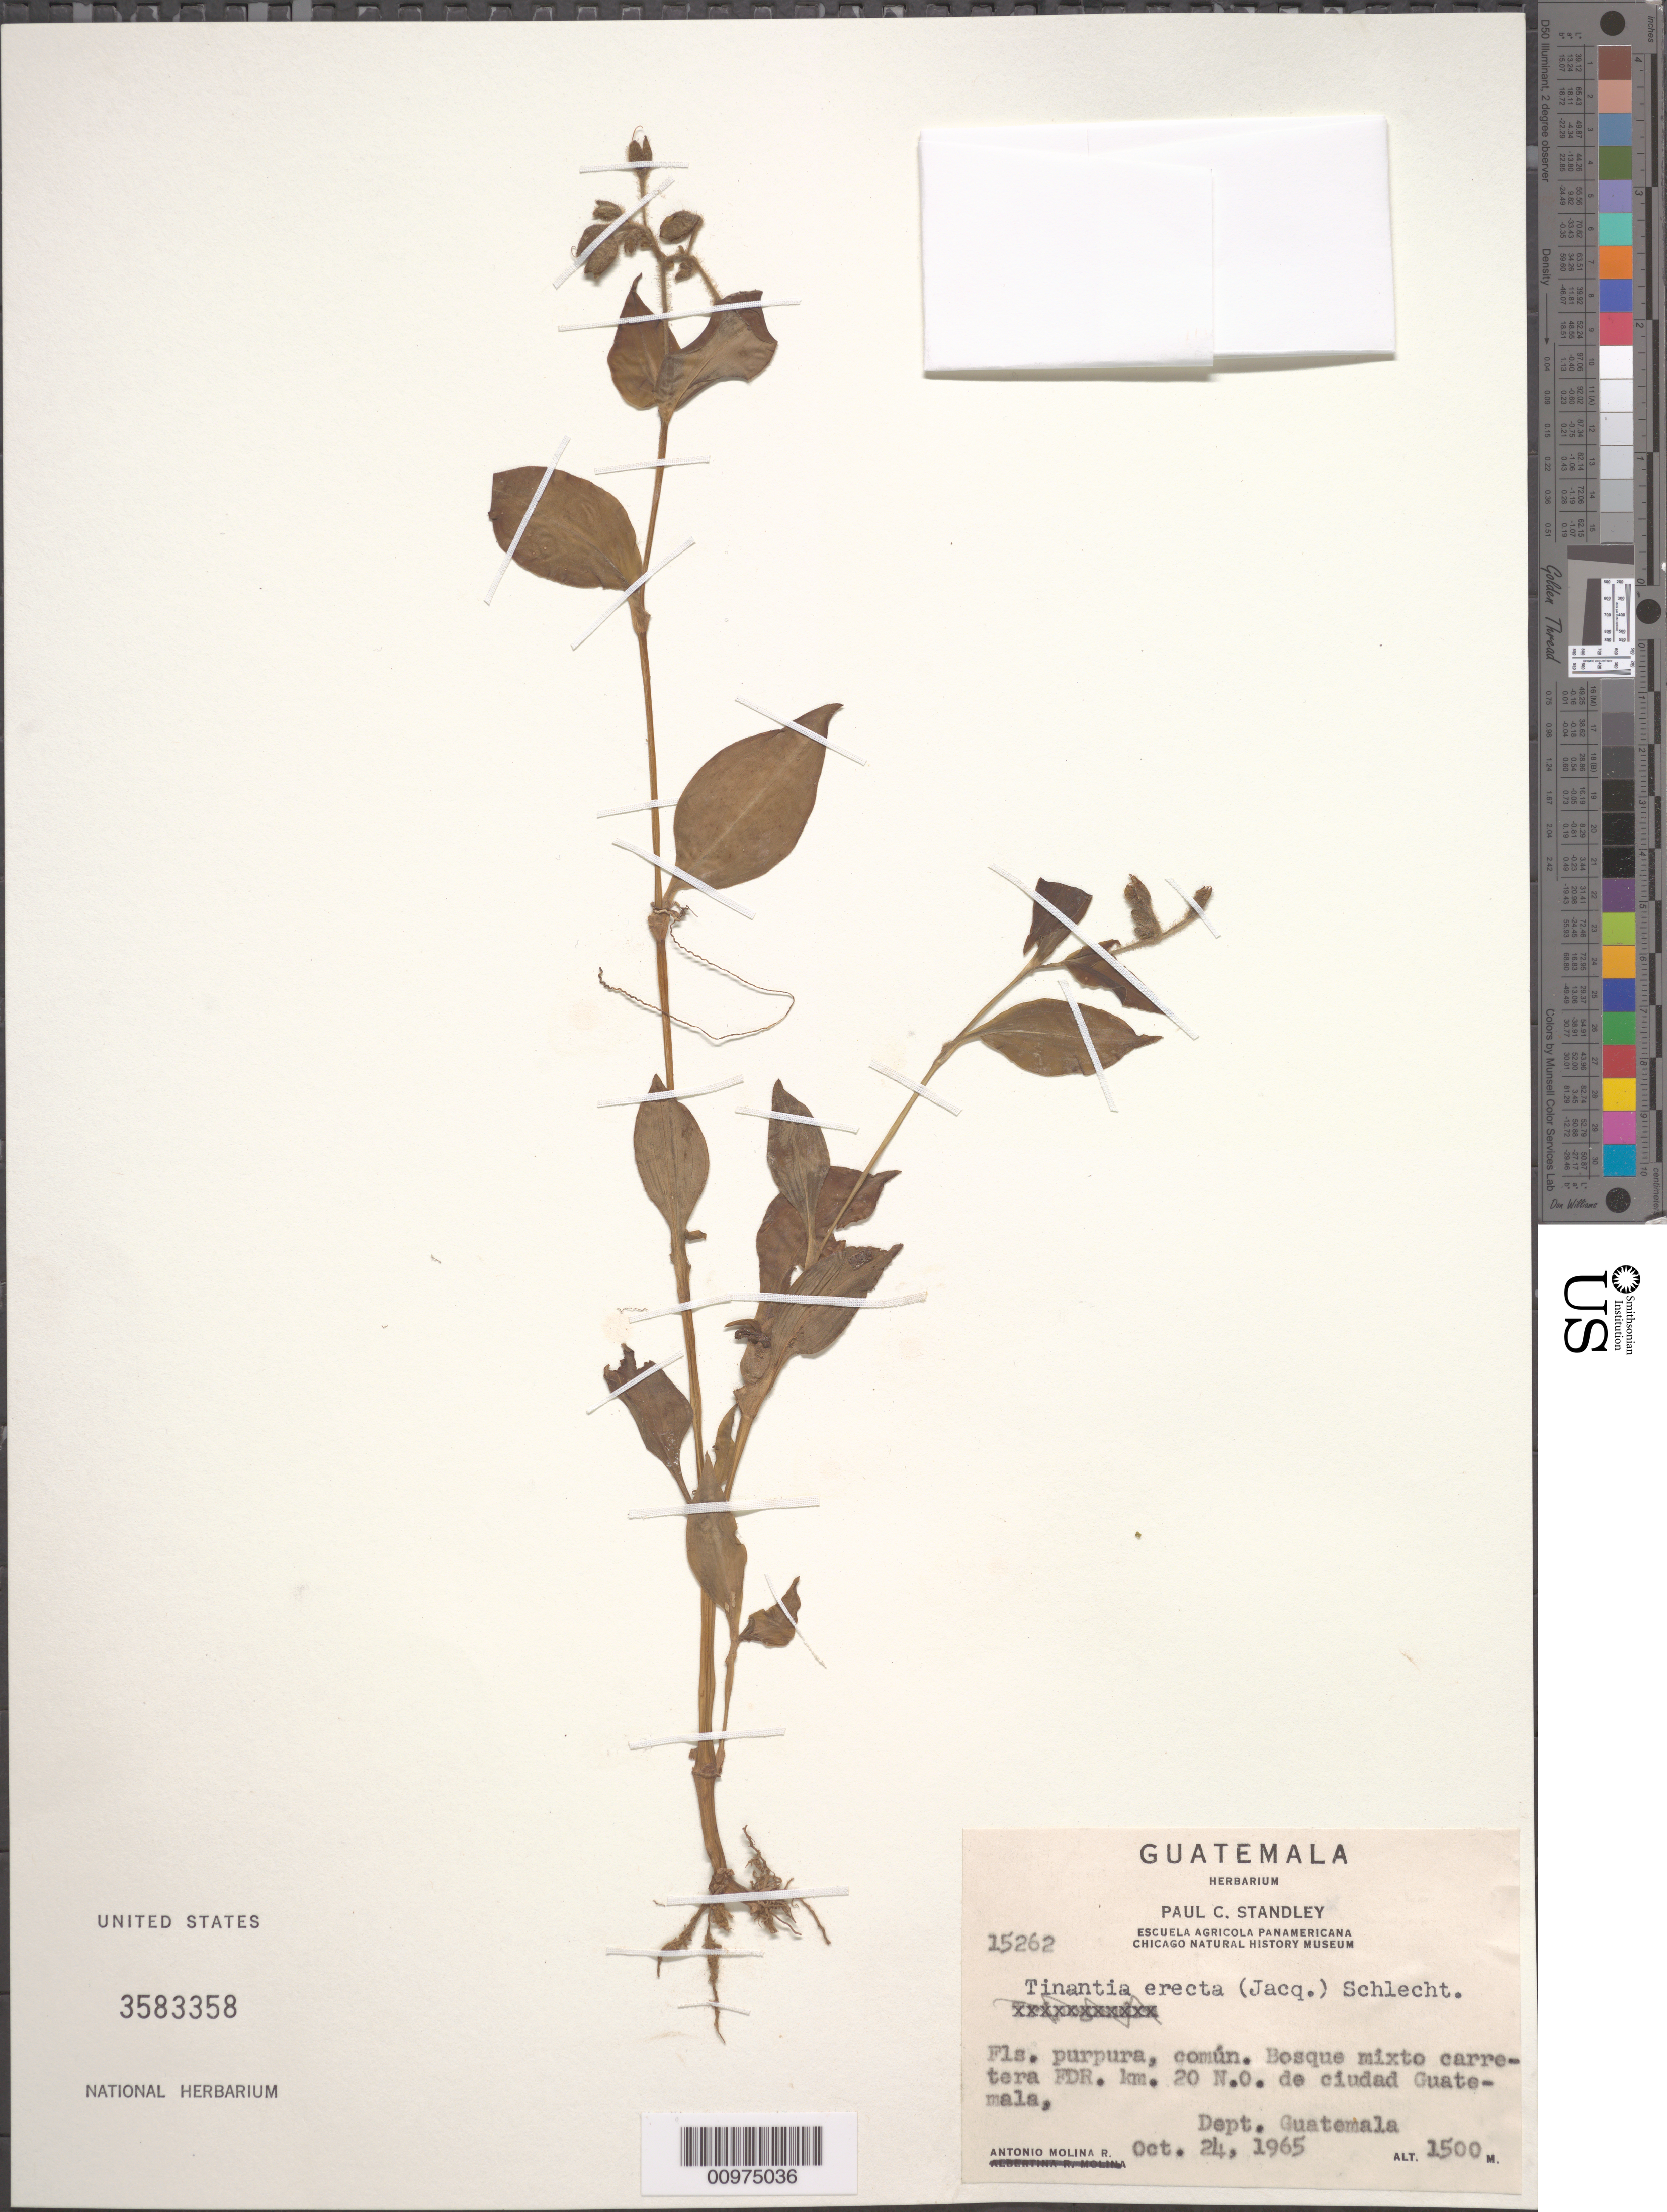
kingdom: Plantae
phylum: Tracheophyta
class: Liliopsida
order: Commelinales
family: Commelinaceae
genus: Tinantia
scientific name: Tinantia erecta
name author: (Jacq.) Fenzl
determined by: Faden, Robert B., (US), Smithsonian Institution - National Museum of Natural History (UNITED STATES)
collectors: A. Molina R.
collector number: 15262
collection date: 1965-10-24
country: Guatemala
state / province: Guatemala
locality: FDR. km. 20 N.O. de ciudad Guatemala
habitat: Bosque mixto carretera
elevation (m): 1500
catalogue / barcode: US 3583358